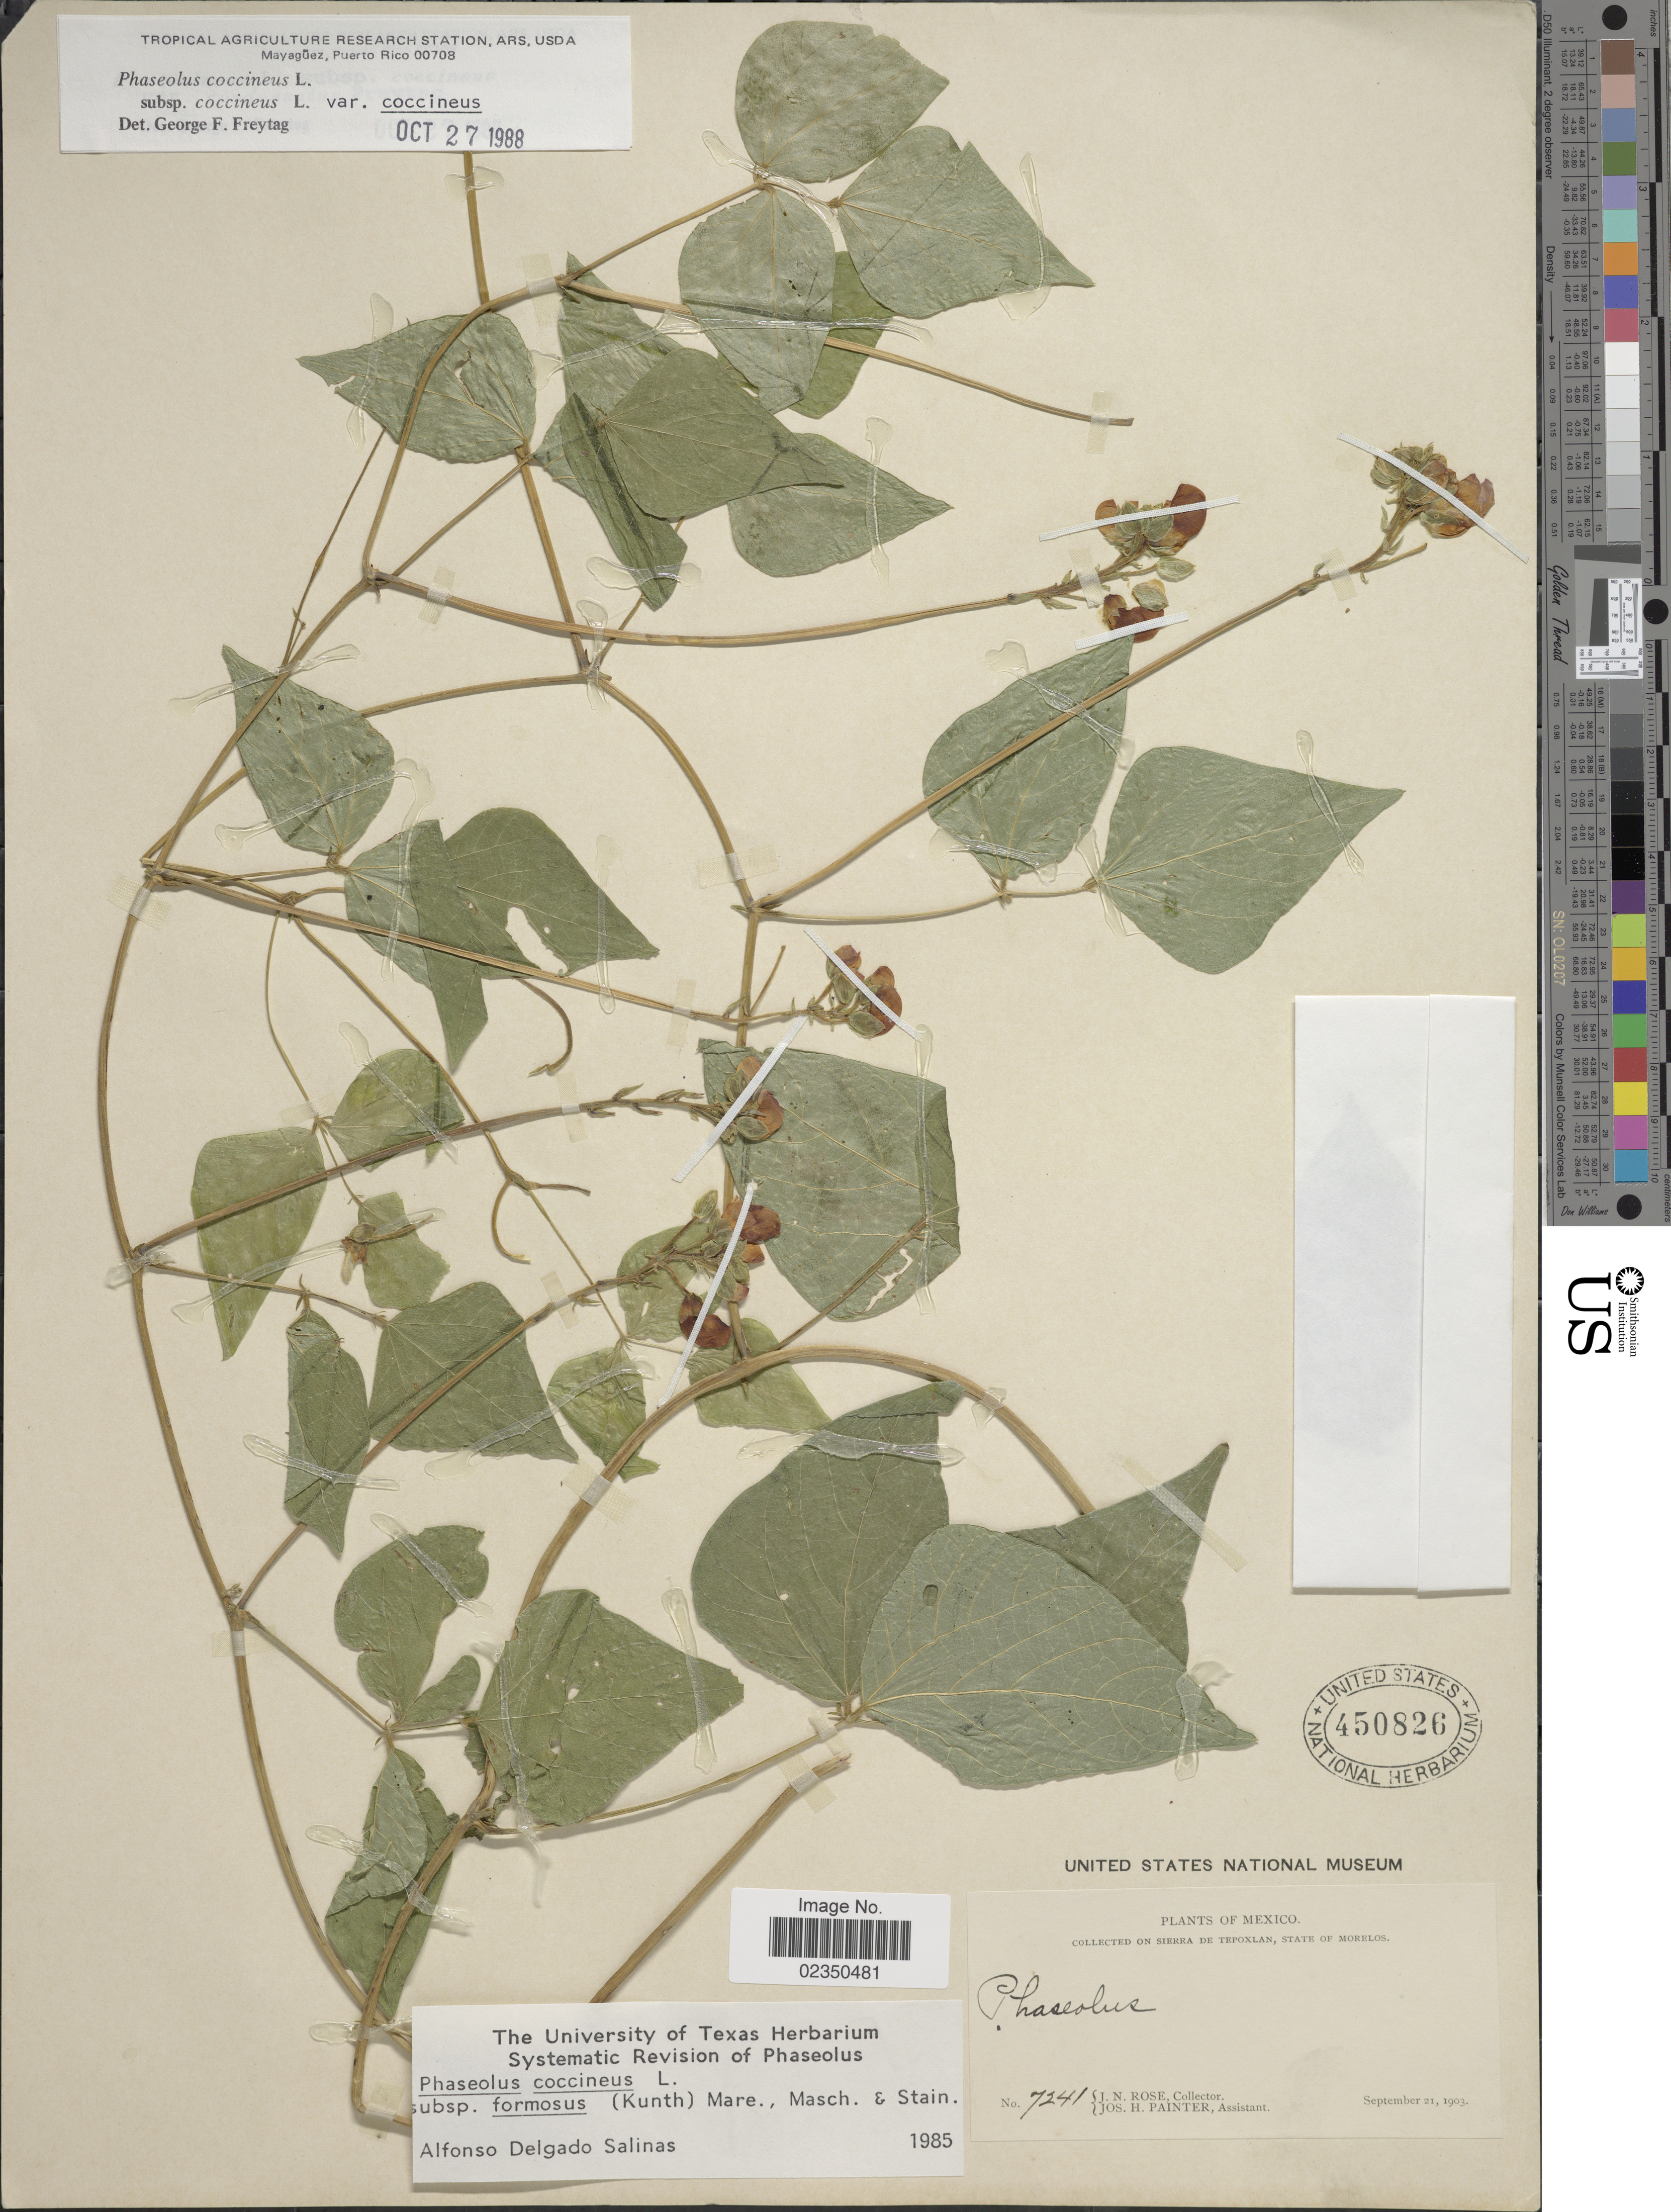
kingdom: Plantae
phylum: Tracheophyta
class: Magnoliopsida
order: Fabales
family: Fabaceae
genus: Phaseolus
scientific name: Phaseolus coccineus var. coccineus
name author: L.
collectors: J. N. Rose & J. H. Painter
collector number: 7241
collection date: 1903-09-21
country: Mexico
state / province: Morelos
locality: On Sierra de Tepoxlan.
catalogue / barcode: US 450826